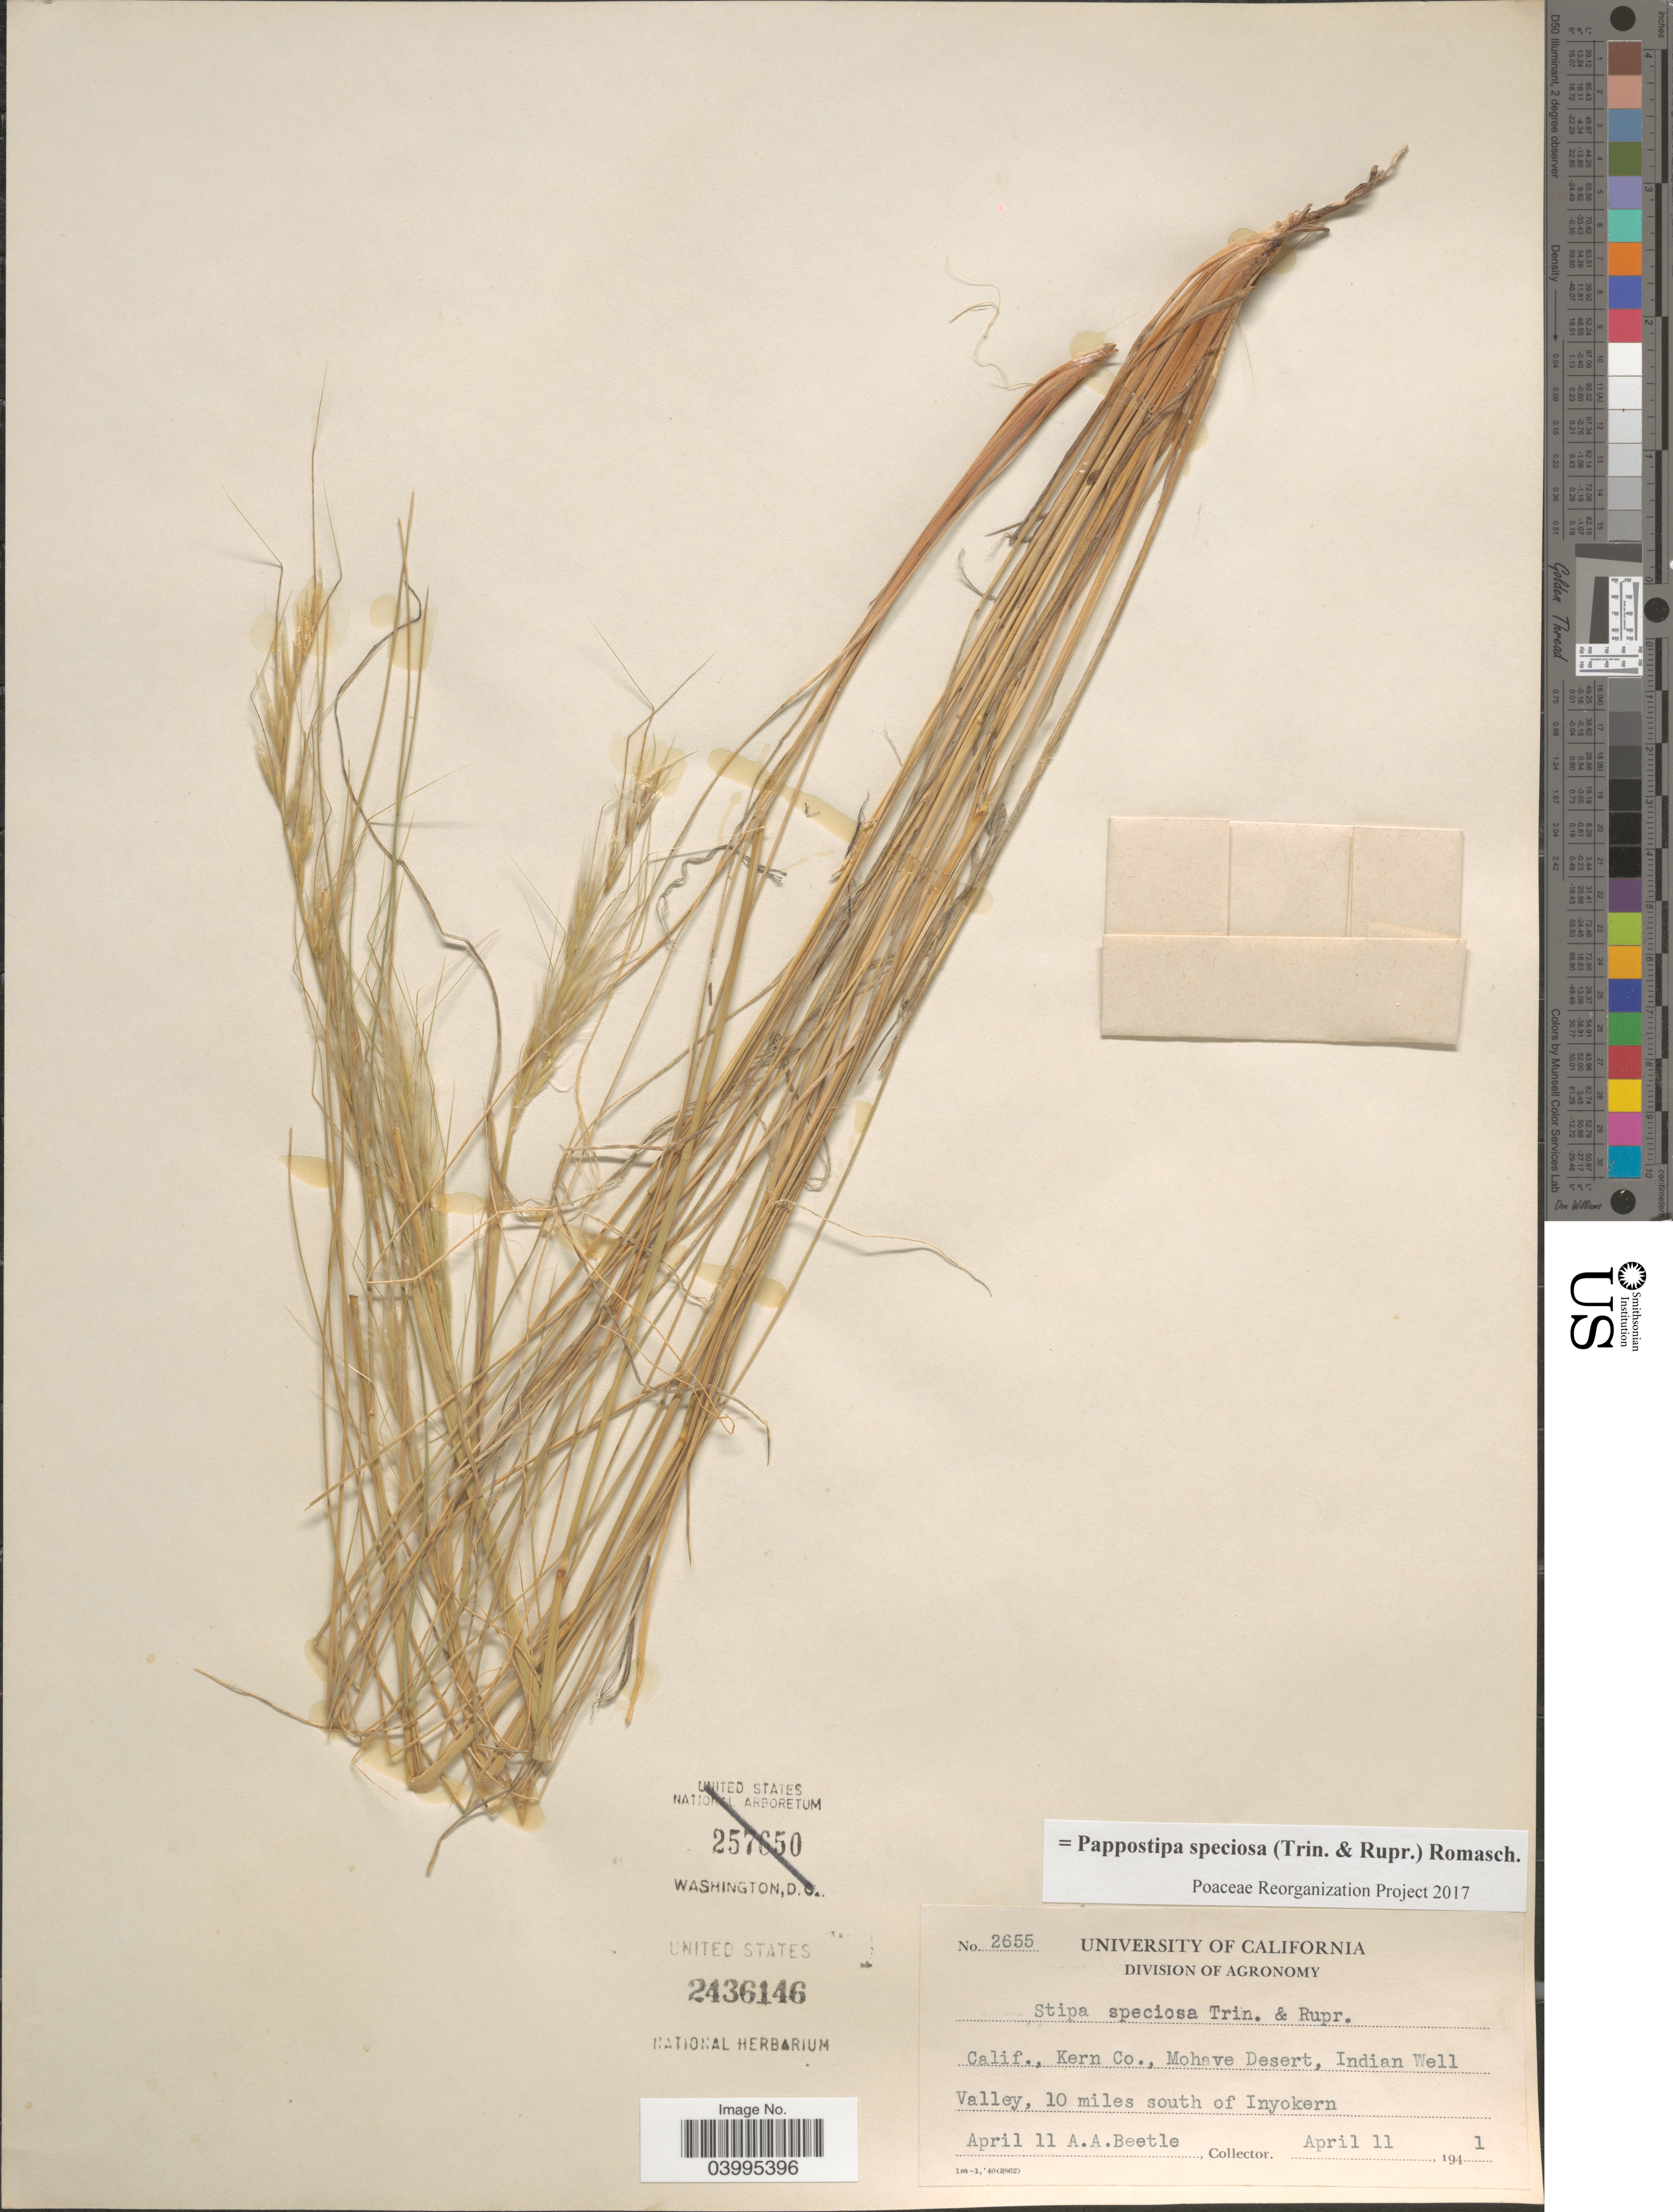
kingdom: Plantae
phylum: Tracheophyta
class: Liliopsida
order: Poales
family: Poaceae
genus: Pappostipa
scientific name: Pappostipa speciosa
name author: (Trin. & Rupr.) Romasch.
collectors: A. A. Beetle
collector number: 2655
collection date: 1941-04-11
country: United States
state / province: California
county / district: Kern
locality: Kern Co., Mohave Desert, Indian Well Valley, 10 miles south of Inyokern.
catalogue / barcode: US 2436146